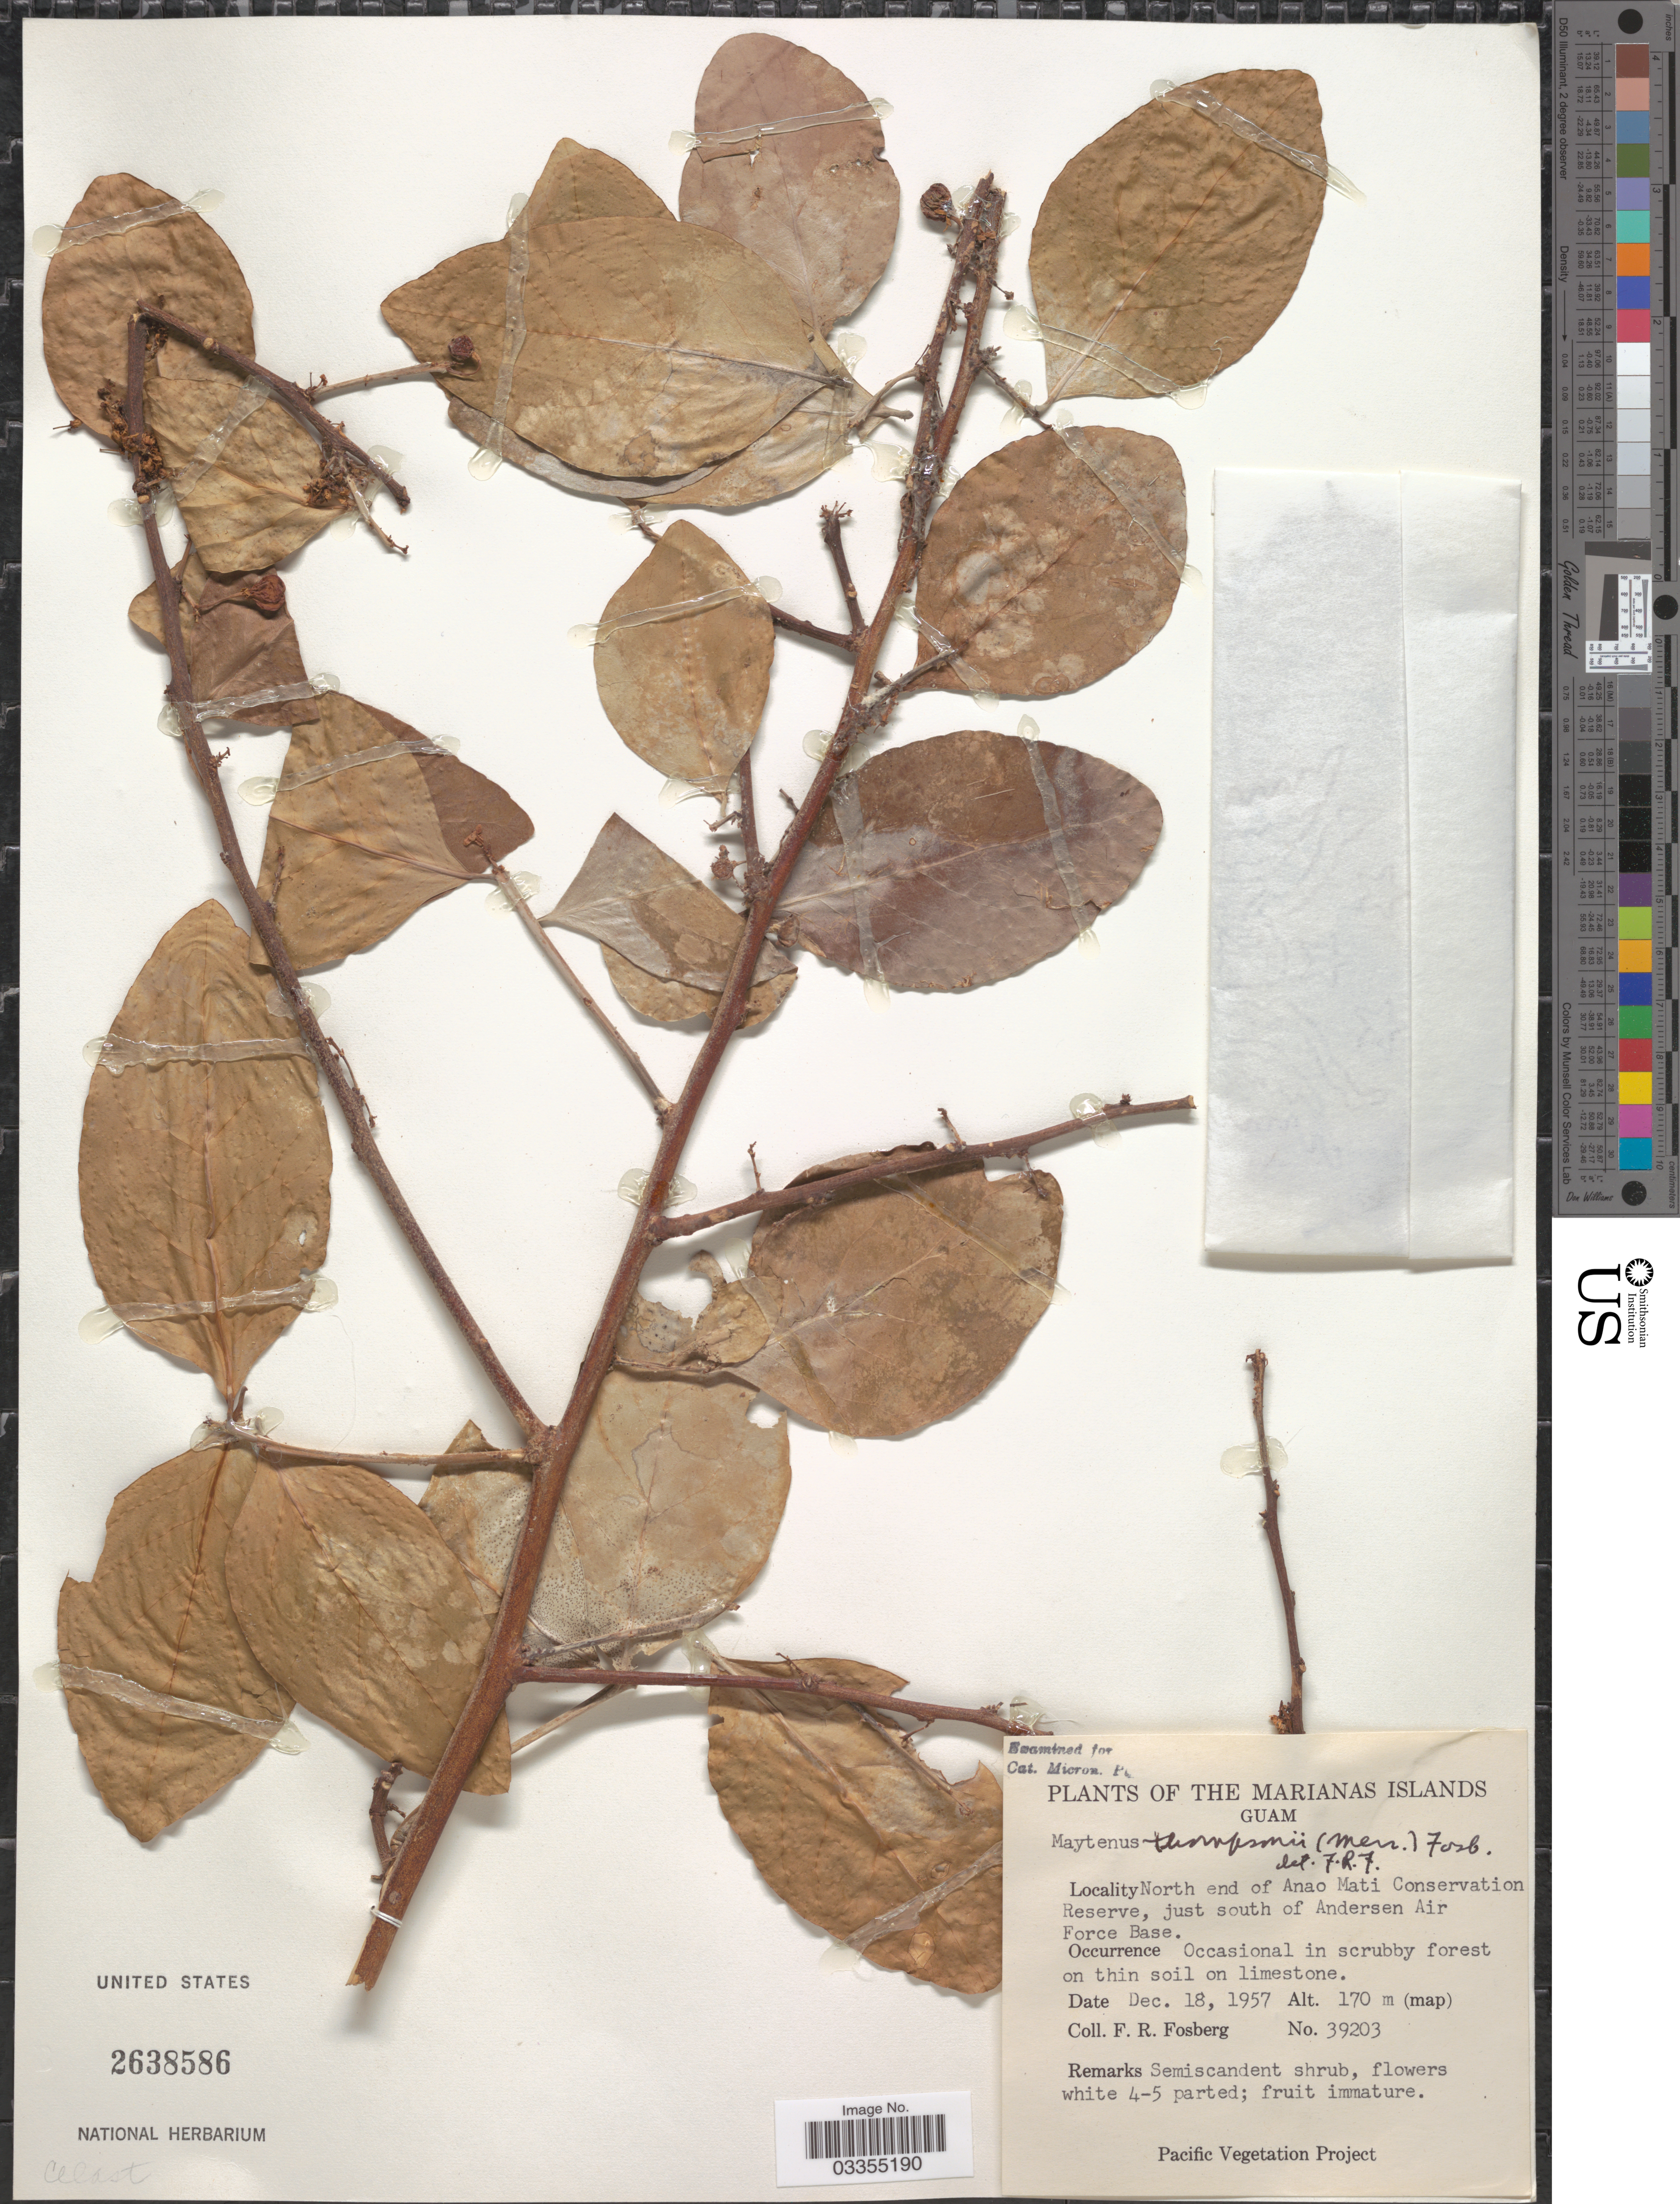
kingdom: Plantae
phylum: Tracheophyta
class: Magnoliopsida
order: Celastrales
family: Celastraceae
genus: Gymnosporia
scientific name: Gymnosporia thompsonii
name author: Merr.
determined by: Wagner, W. L., (BOT), Smithsonian Institution - National Museum of Natural History (UNITED STATES)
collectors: F. R. Fosberg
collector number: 39203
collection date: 1957-12-18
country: Guam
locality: The Marianas Islands. Guam. North end of Anao Mati Conservation Reserve, just south of Andersen Air Force Base.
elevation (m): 170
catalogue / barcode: US 2638586